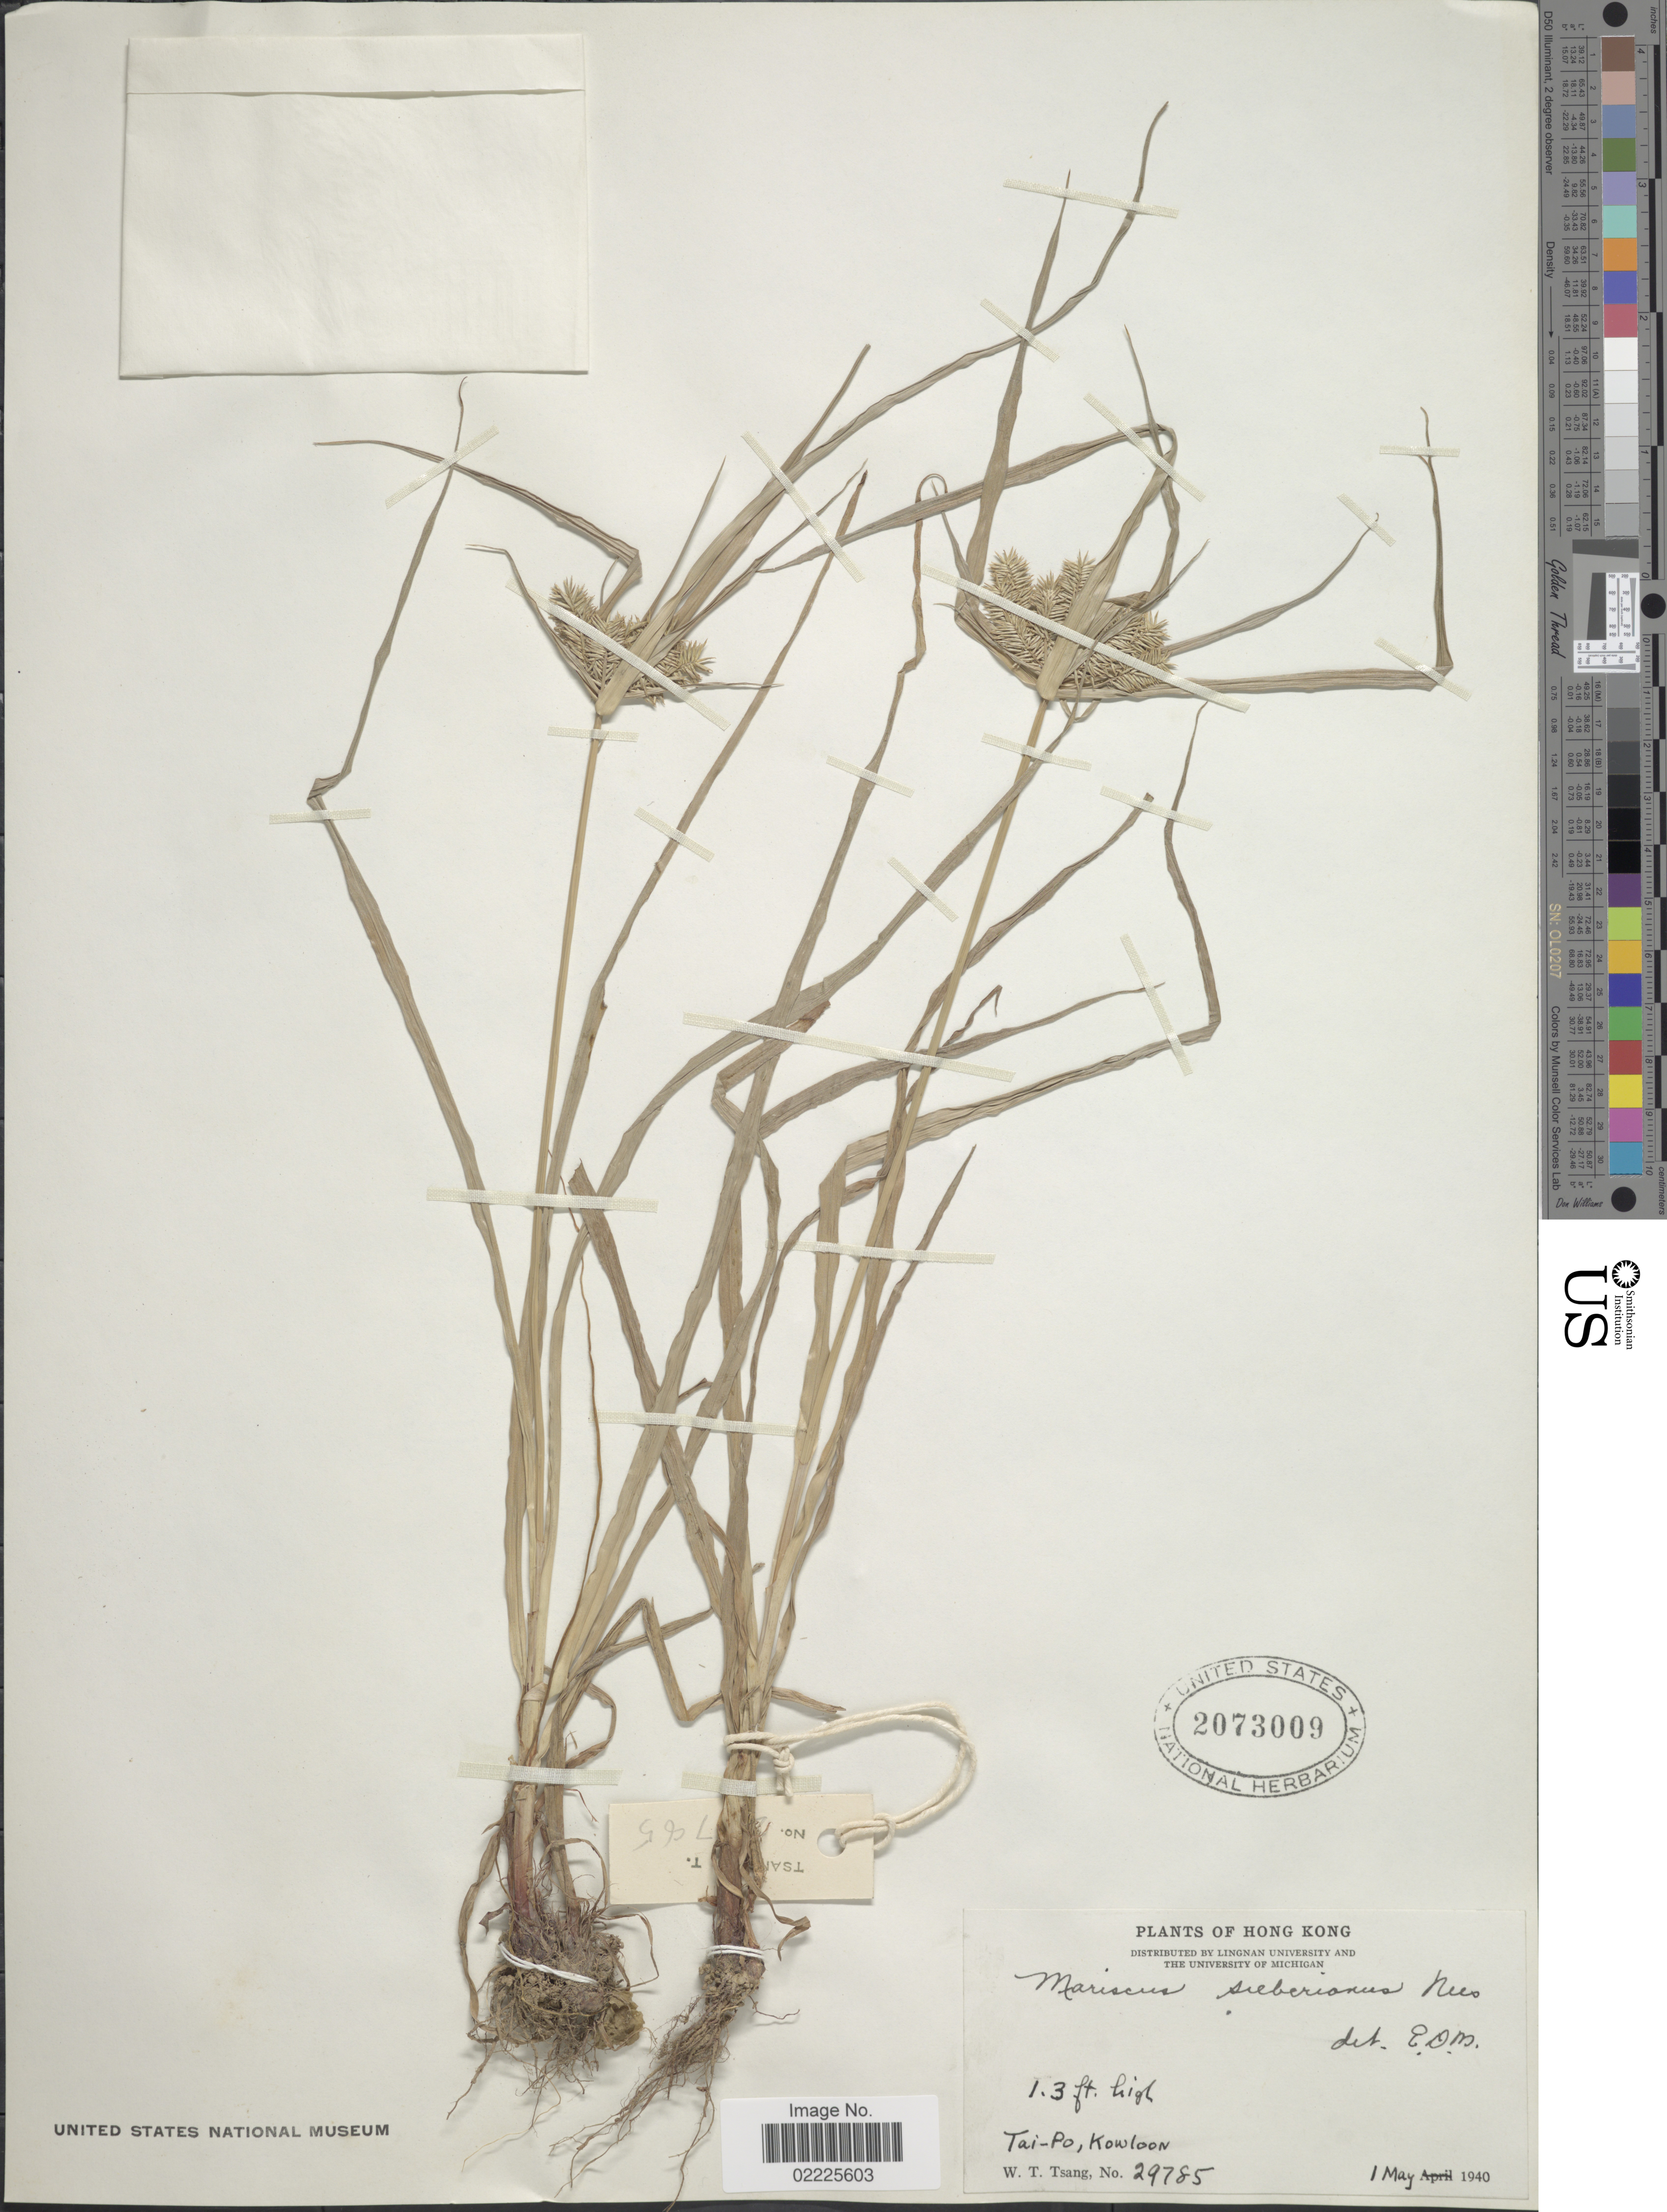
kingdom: Plantae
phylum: Tracheophyta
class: Liliopsida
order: Poales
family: Cyperaceae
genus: Cyperus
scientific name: Cyperus cyperoides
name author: (L.) Kuntze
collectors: W. T. Tsang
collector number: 29785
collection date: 1940-05-01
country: China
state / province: Hong Kong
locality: Tai-Po, Kowloon.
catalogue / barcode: US 2073009